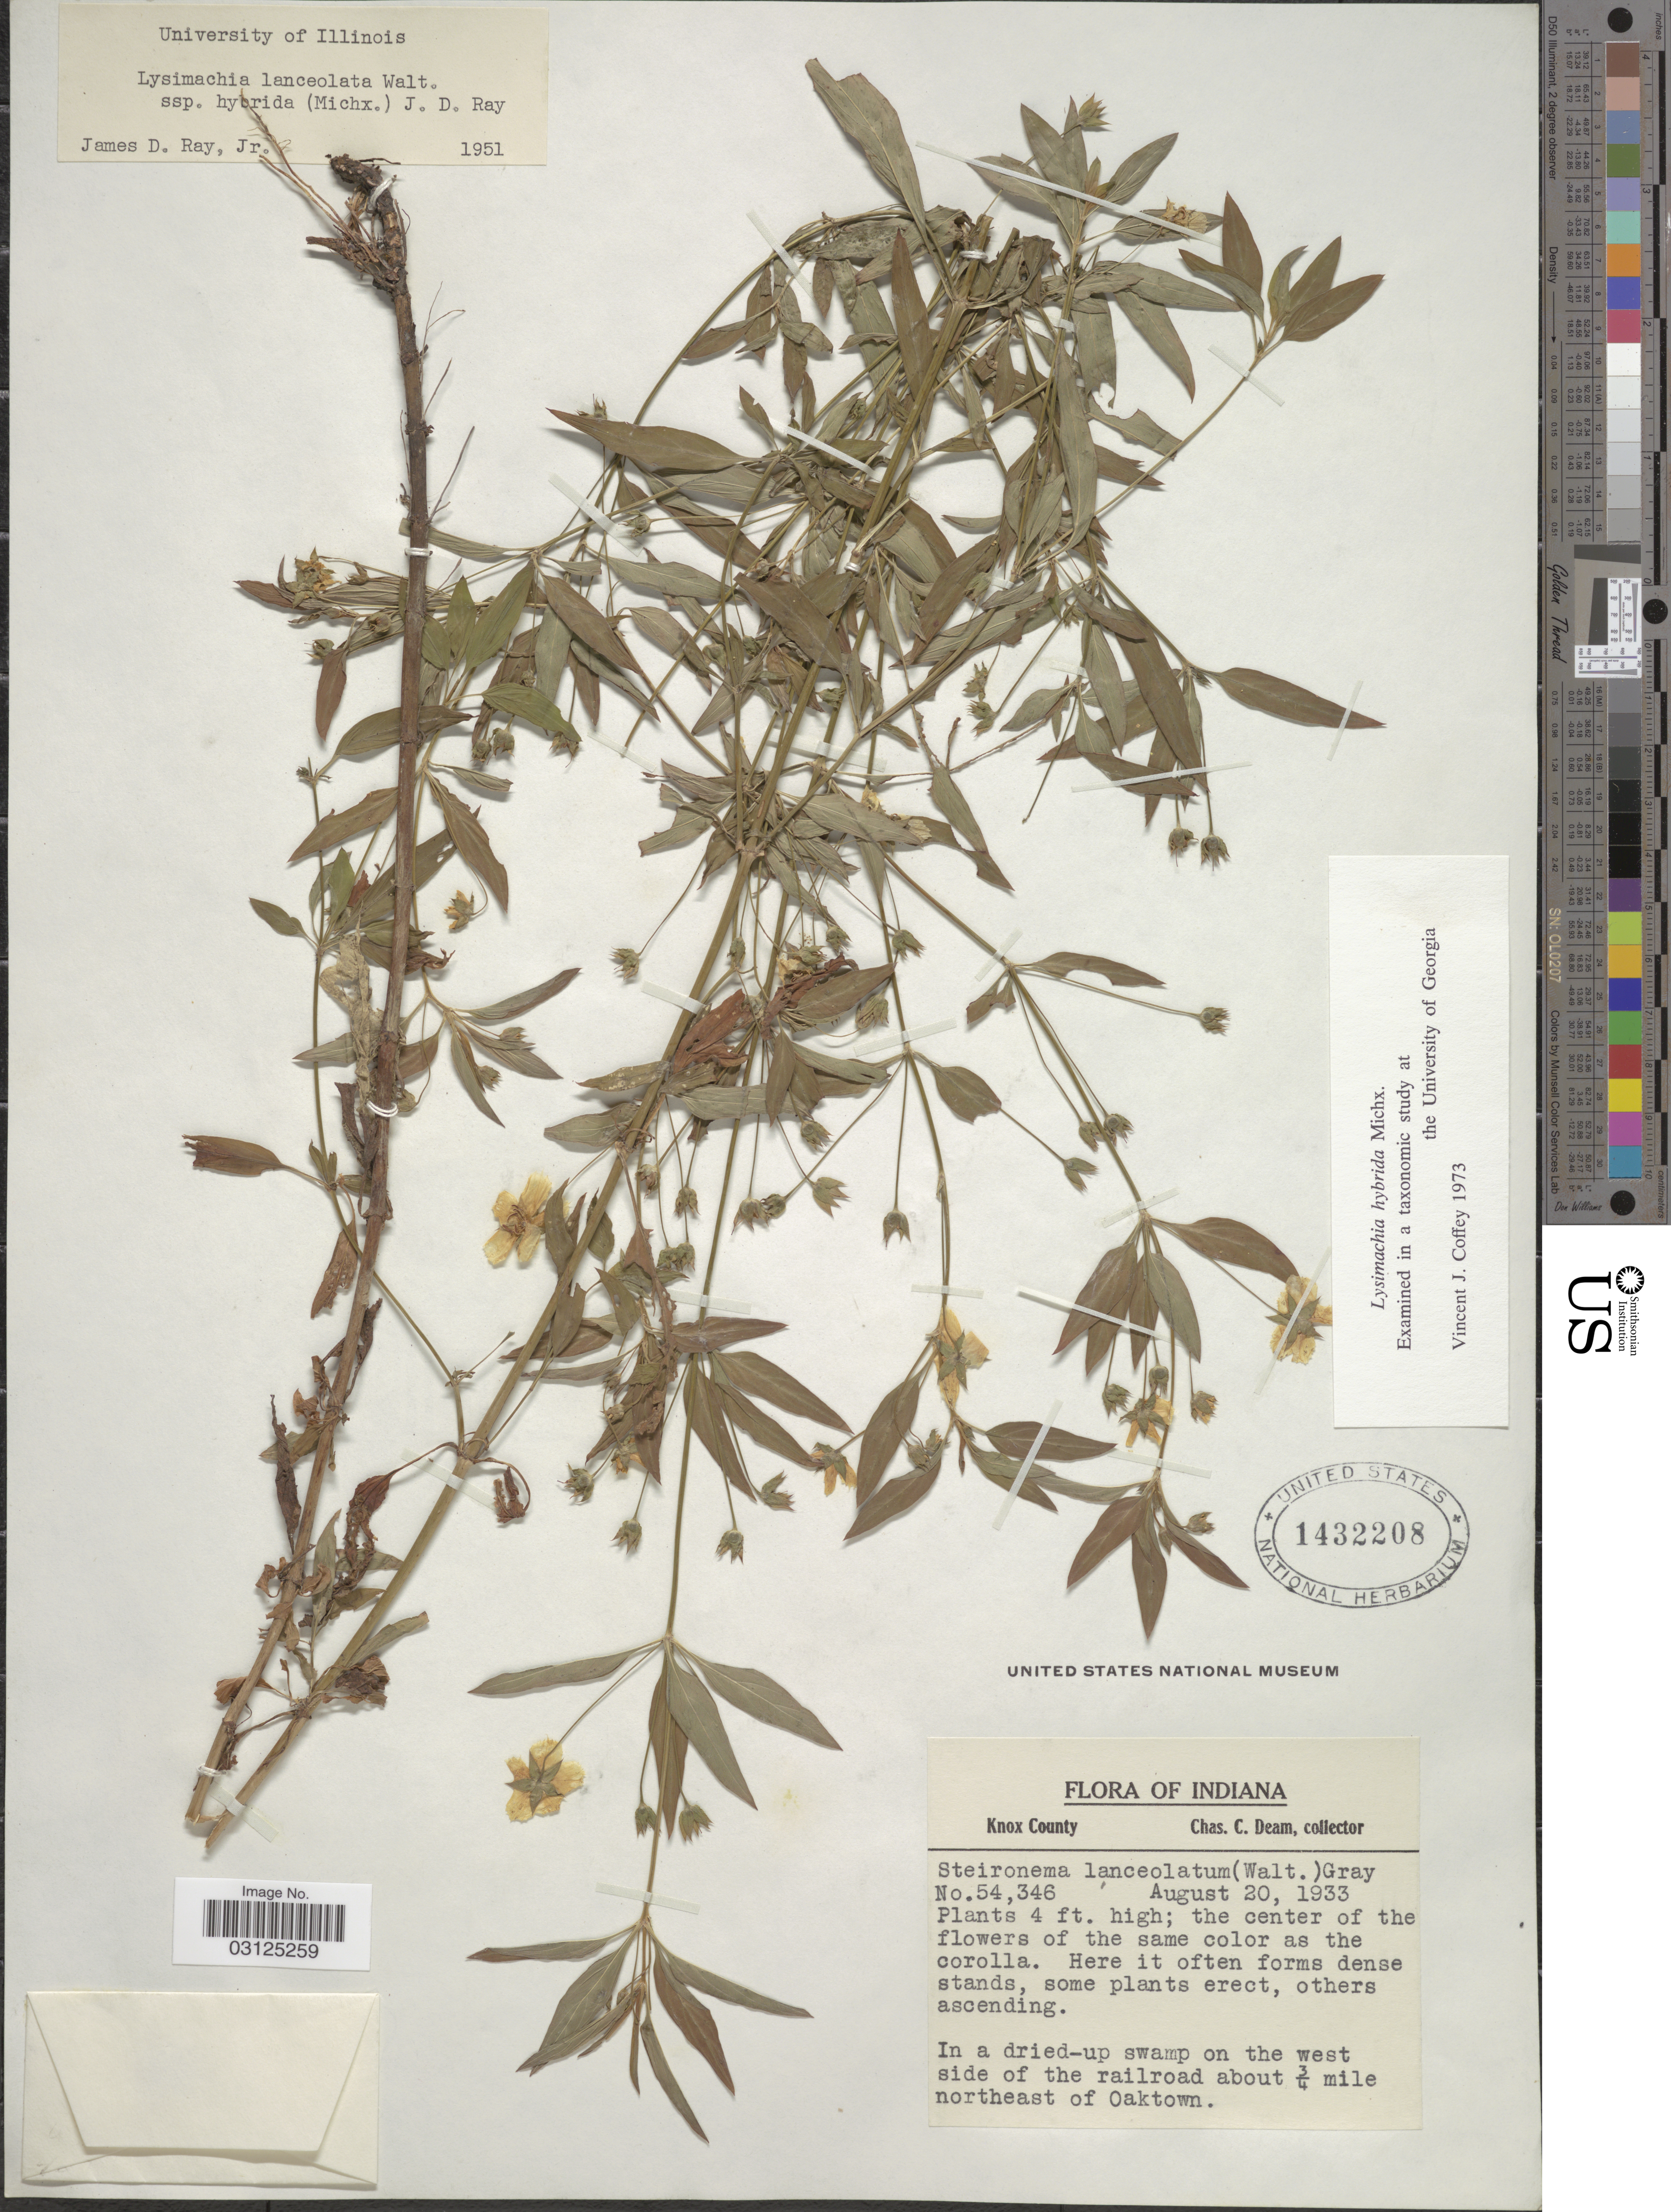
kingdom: Plantae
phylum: Tracheophyta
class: Magnoliopsida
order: Ericales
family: Primulaceae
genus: Lysimachia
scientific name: Lysimachia hybrida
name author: Michx.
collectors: C. C. Deam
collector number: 54346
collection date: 1933-08-20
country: United States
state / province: Indiana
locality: Knox County. In a dried-up swamp on the west side of the railroad about 3/4 mile northeast of Oaktown.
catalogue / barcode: US 1432208